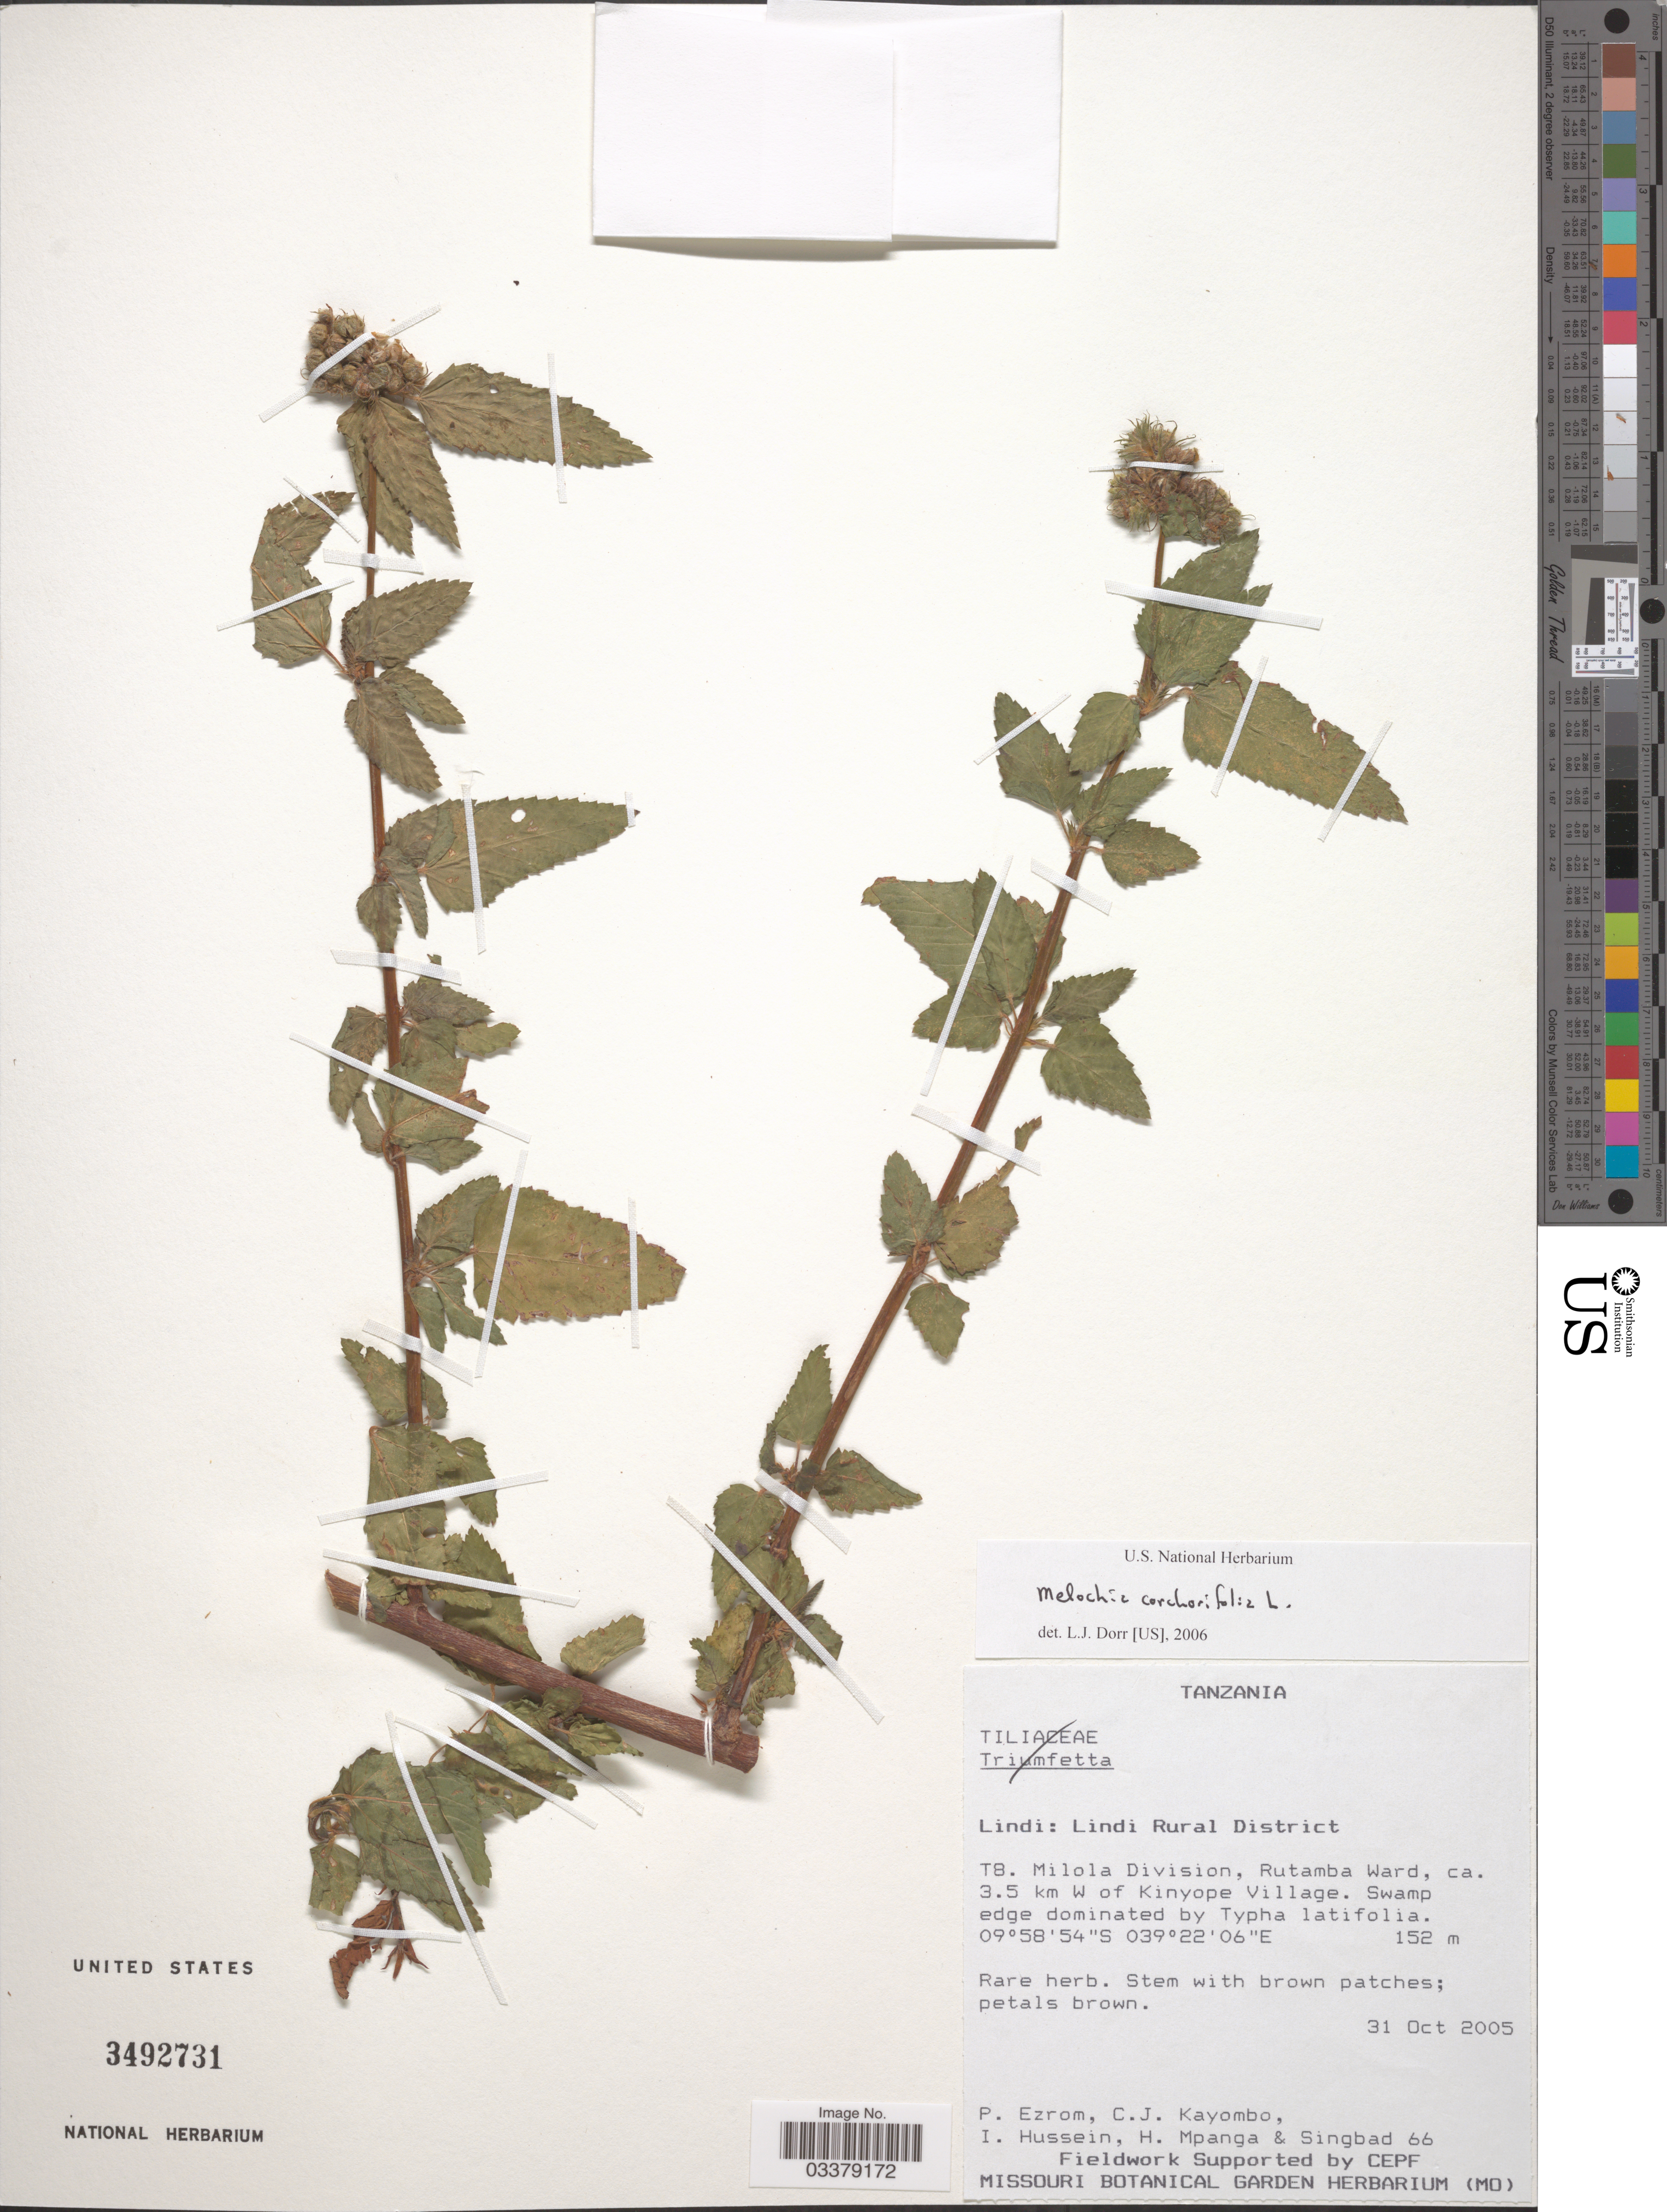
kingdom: Plantae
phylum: Tracheophyta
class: Magnoliopsida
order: Malvales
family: Malvaceae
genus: Melochia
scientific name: Melochia corchorifolia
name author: L.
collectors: P. Ezrom, C. Kayombo, I. Hussein, H. Mpanga & -. Singbad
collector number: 66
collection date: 2005-10-31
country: Tanzania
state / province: Lindi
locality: Lindi Rural District. T8. Milola Division, Rutamba Ward, ca. 3.5 km W of Kinyope Village.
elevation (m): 152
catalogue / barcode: US 3492731